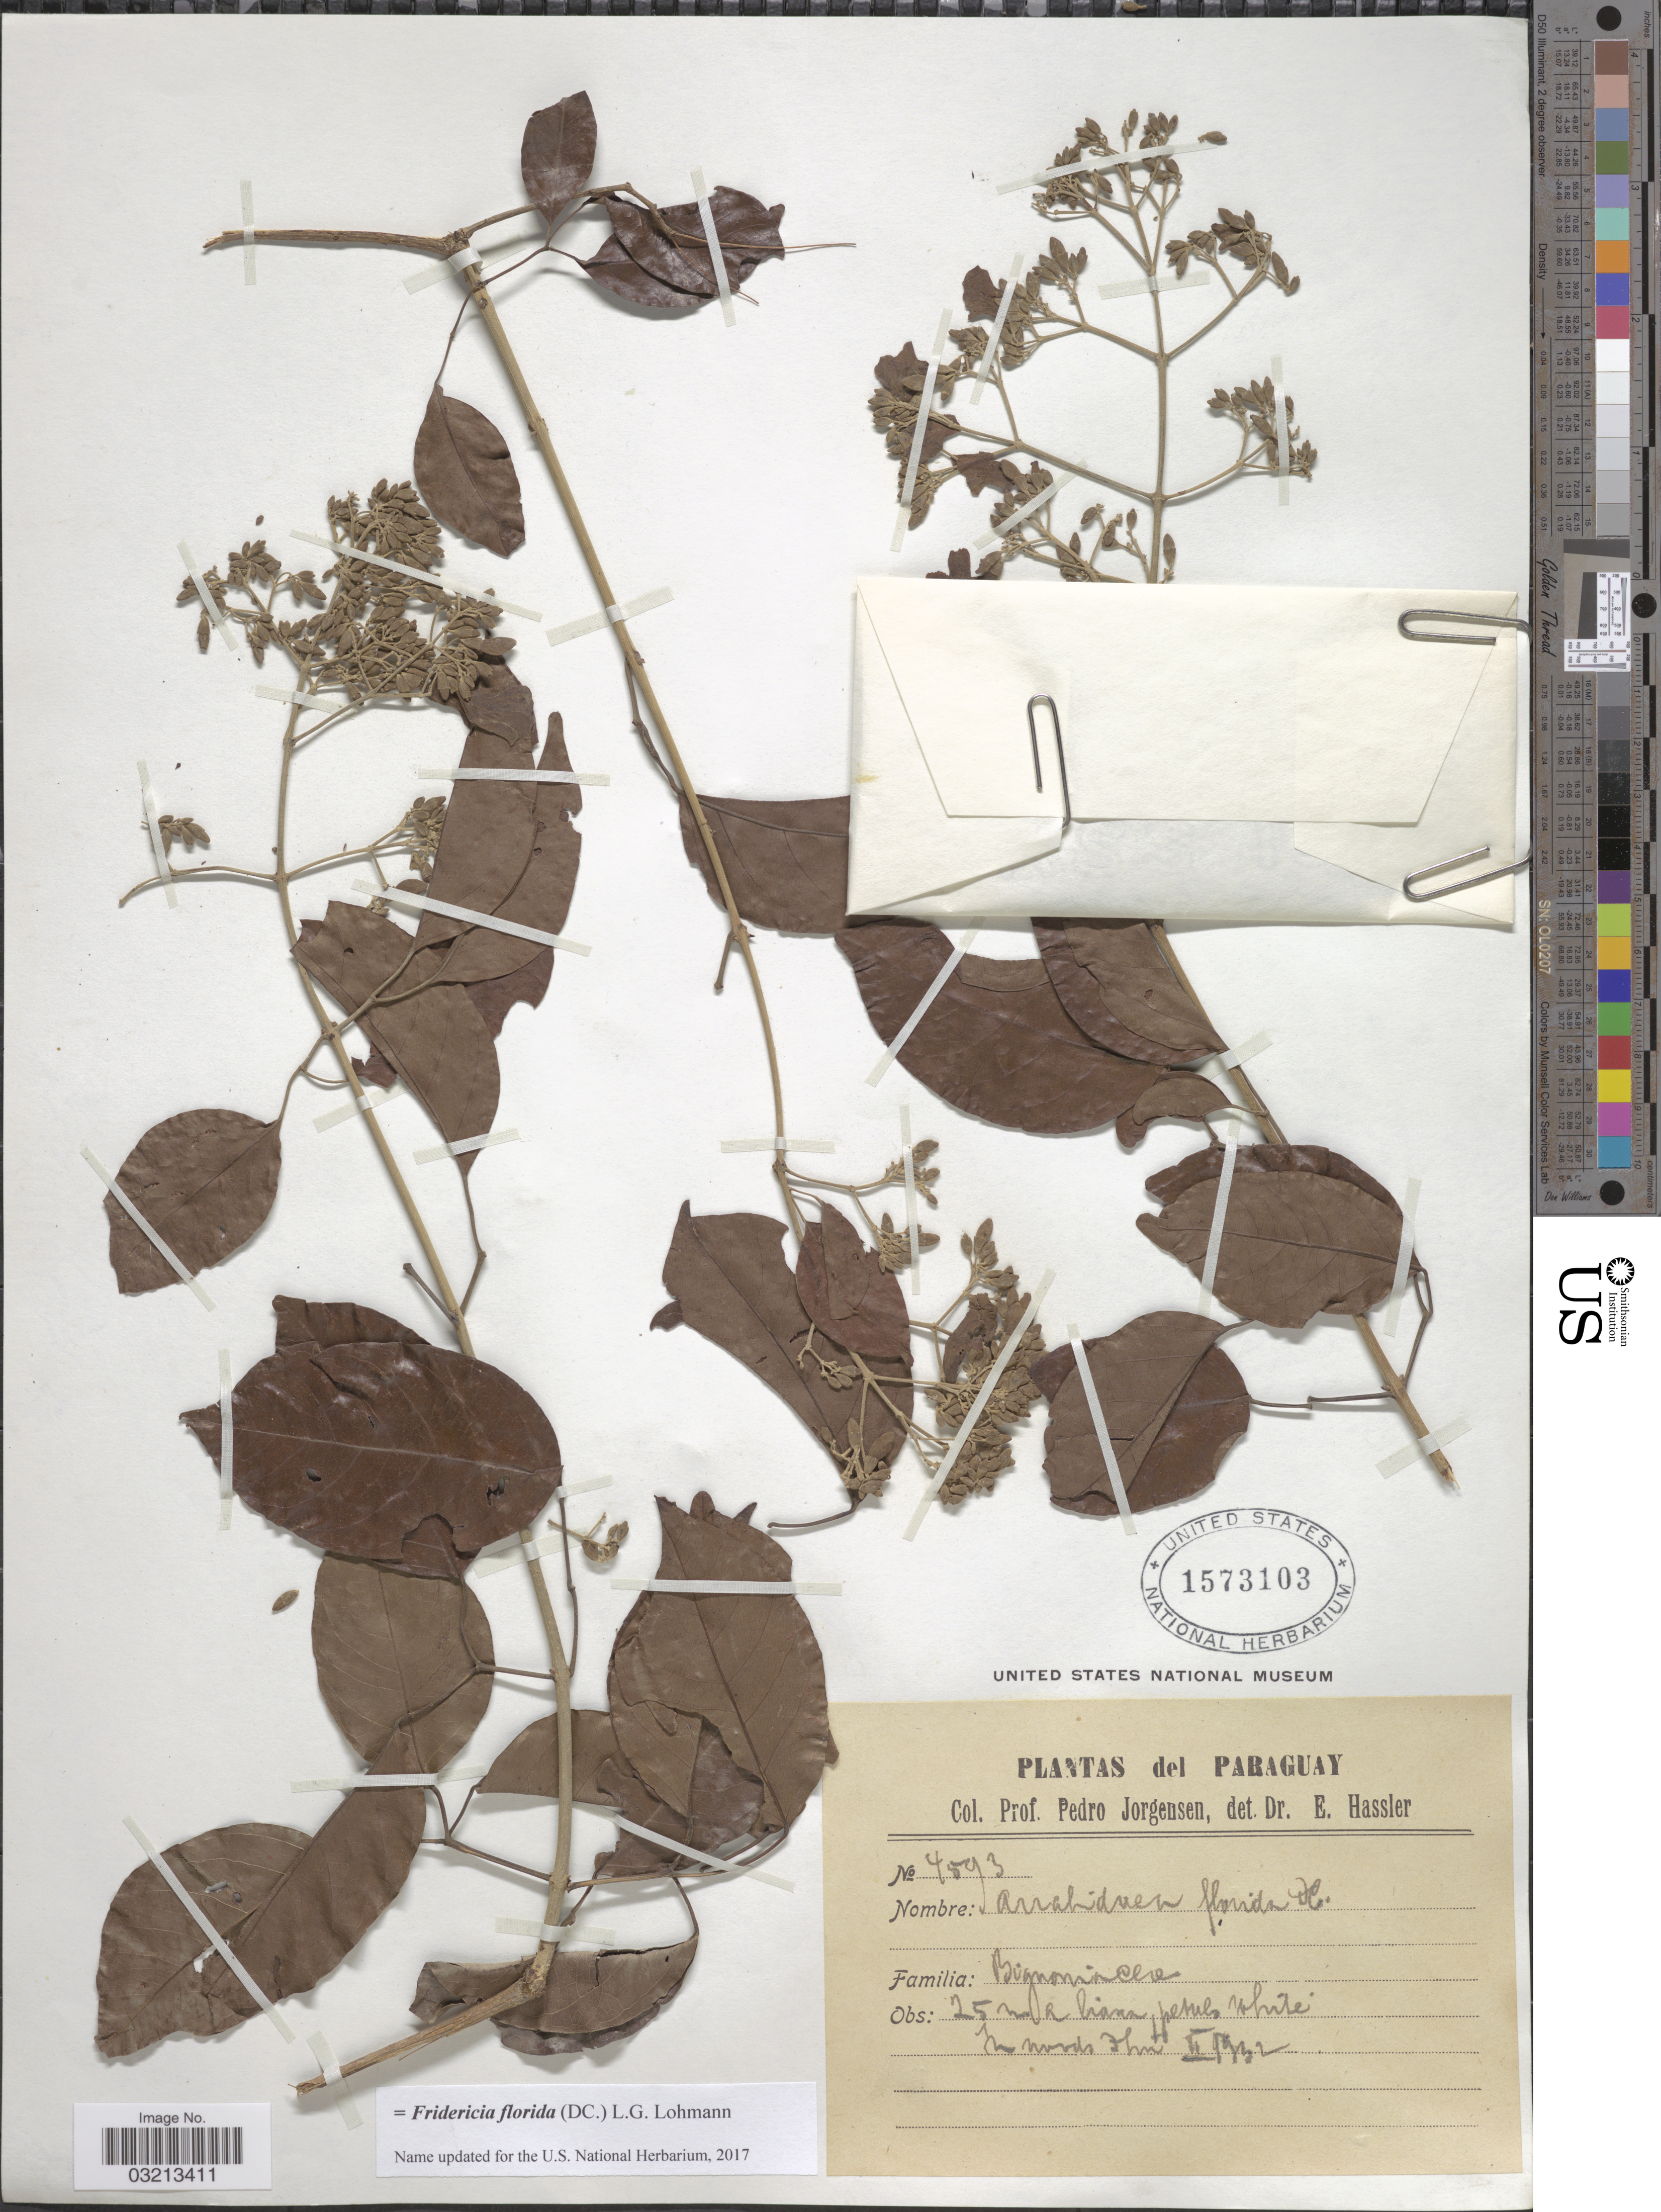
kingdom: Plantae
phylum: Tracheophyta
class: Magnoliopsida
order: Lamiales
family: Bignoniaceae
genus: Fridericia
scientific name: Fridericia florida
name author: (DC.) L.G. Lohmann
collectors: P. Jörgensen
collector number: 4593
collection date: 1932-02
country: Paraguay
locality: In woods Ihú.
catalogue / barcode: US 1573103